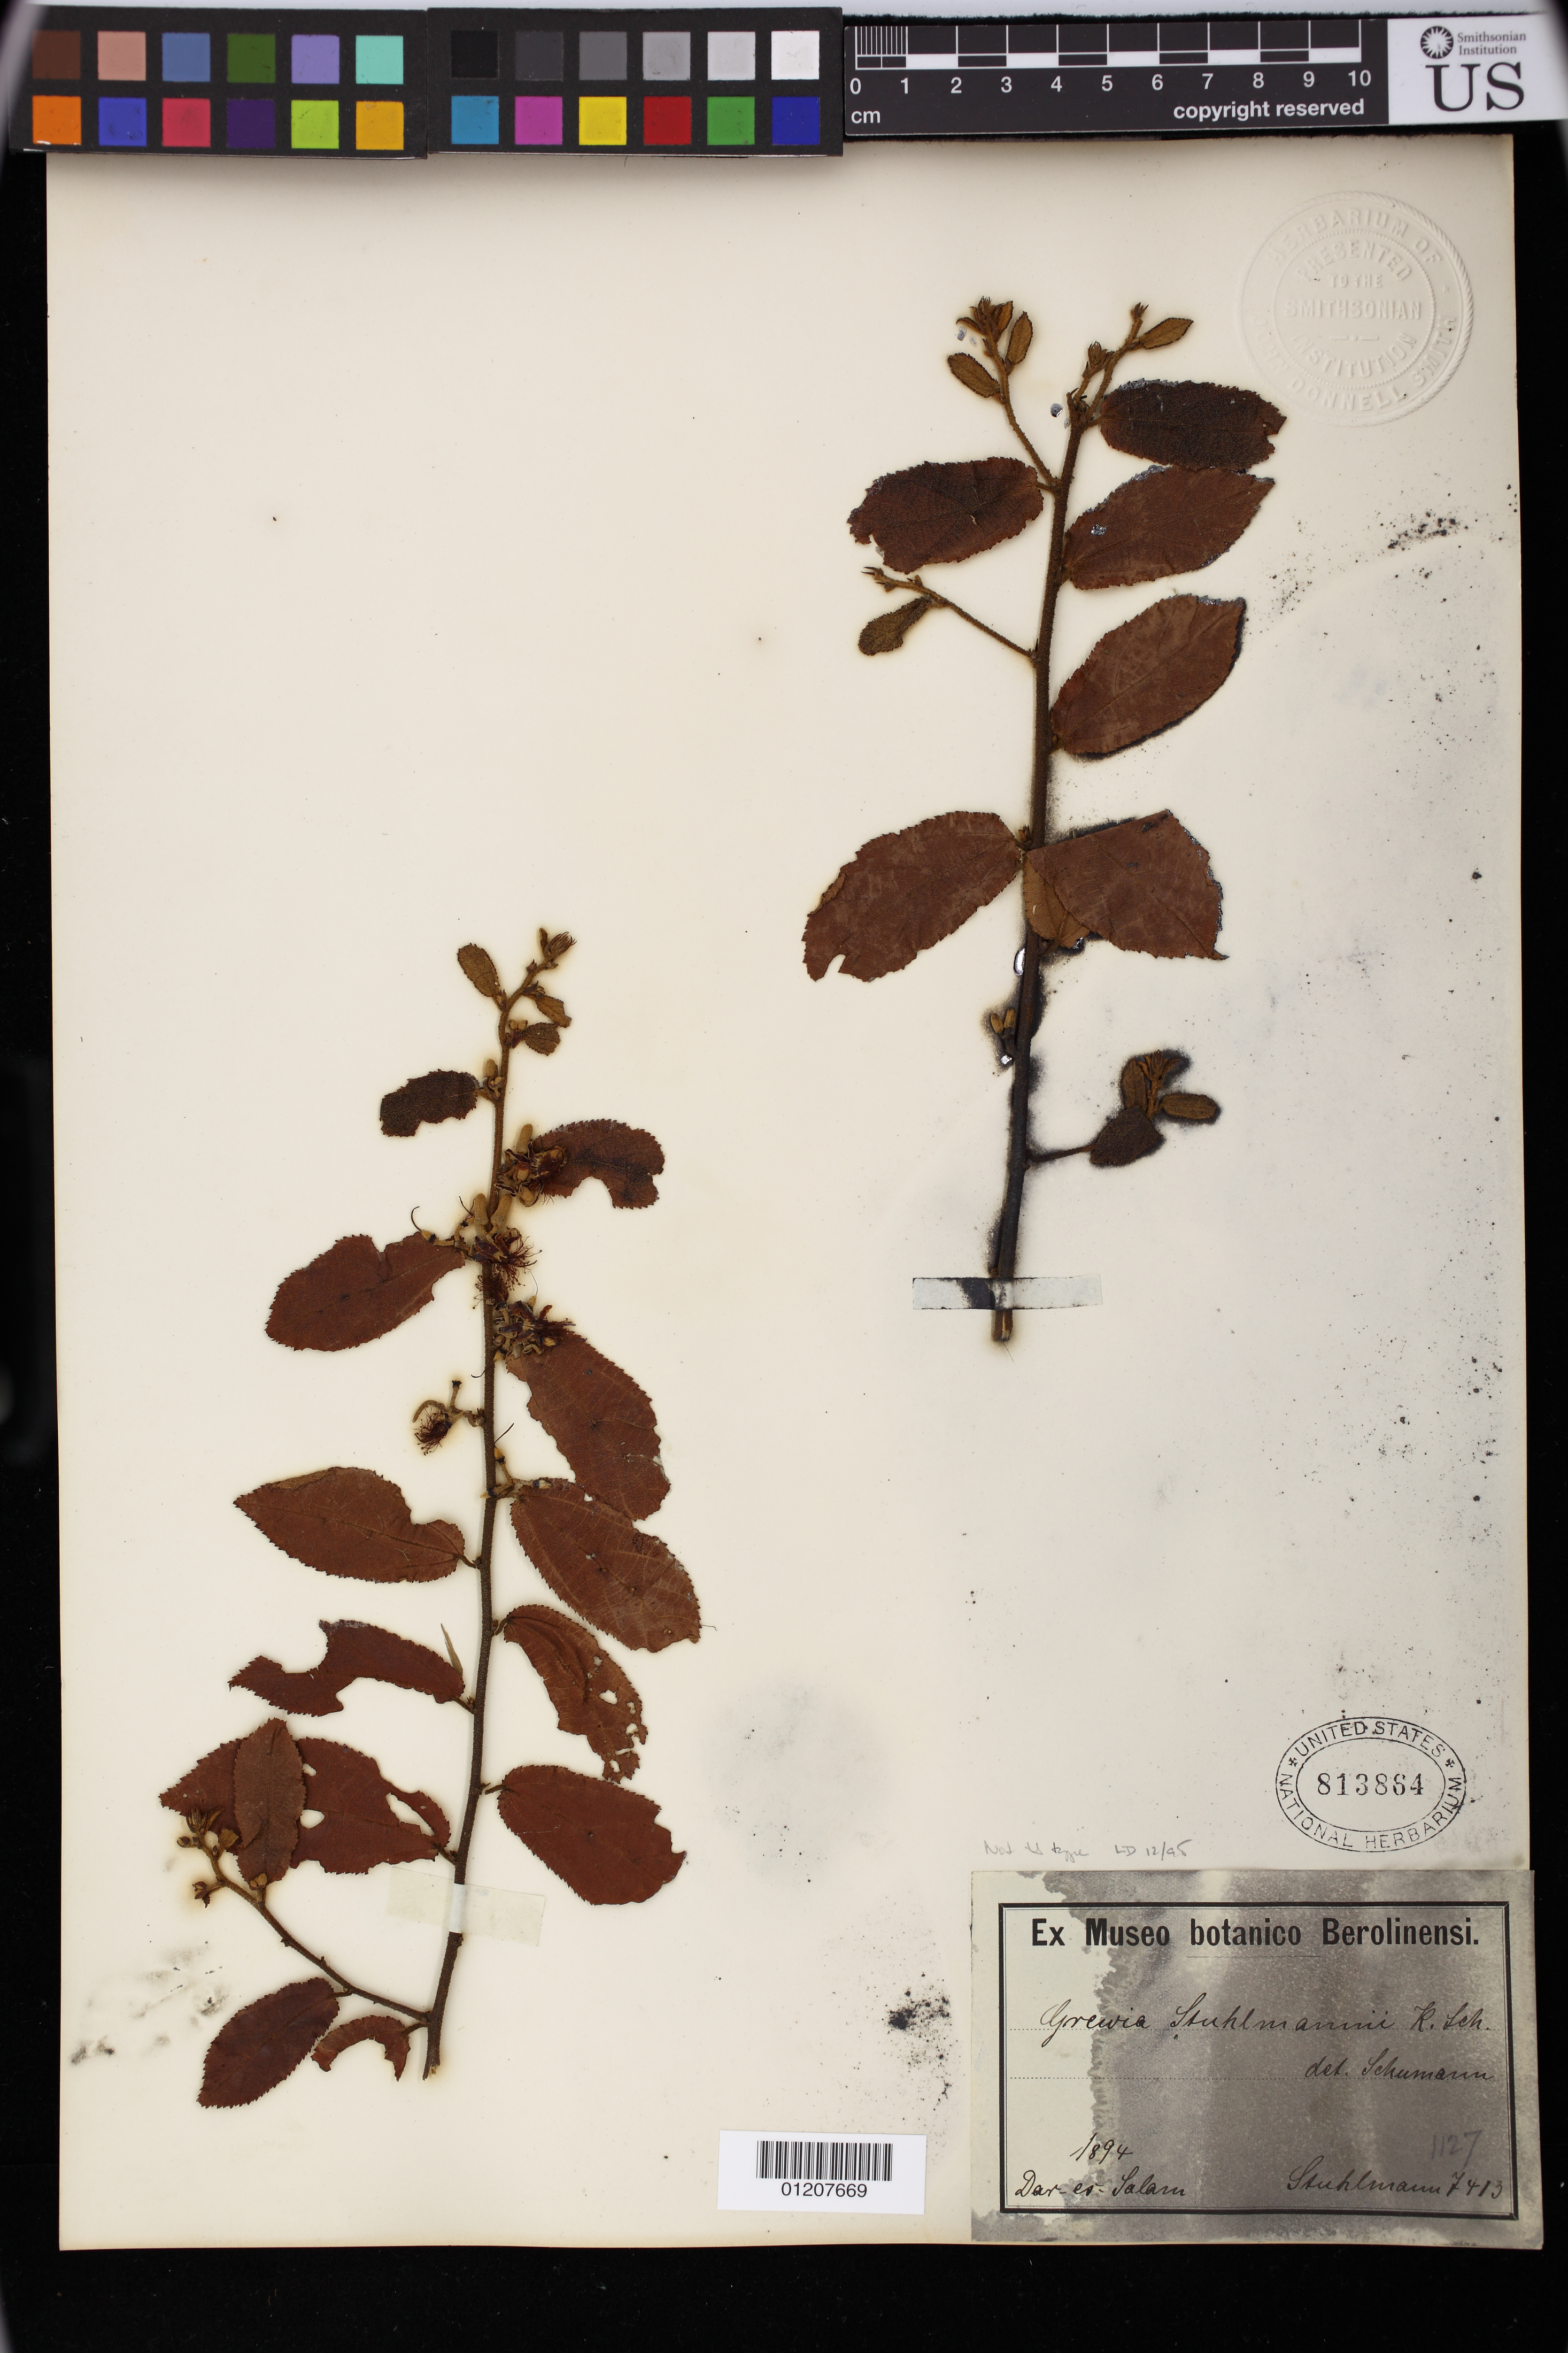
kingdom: Plantae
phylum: Tracheophyta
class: Magnoliopsida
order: Malvales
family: Malvaceae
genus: Grewia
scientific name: Grewia stuhlmannii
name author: K. Schum.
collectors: F. L. Stuhlmann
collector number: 7413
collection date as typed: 1894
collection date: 1894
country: Tanzania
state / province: Dar es Salaam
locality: Dar-es-Salam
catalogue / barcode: US 813864